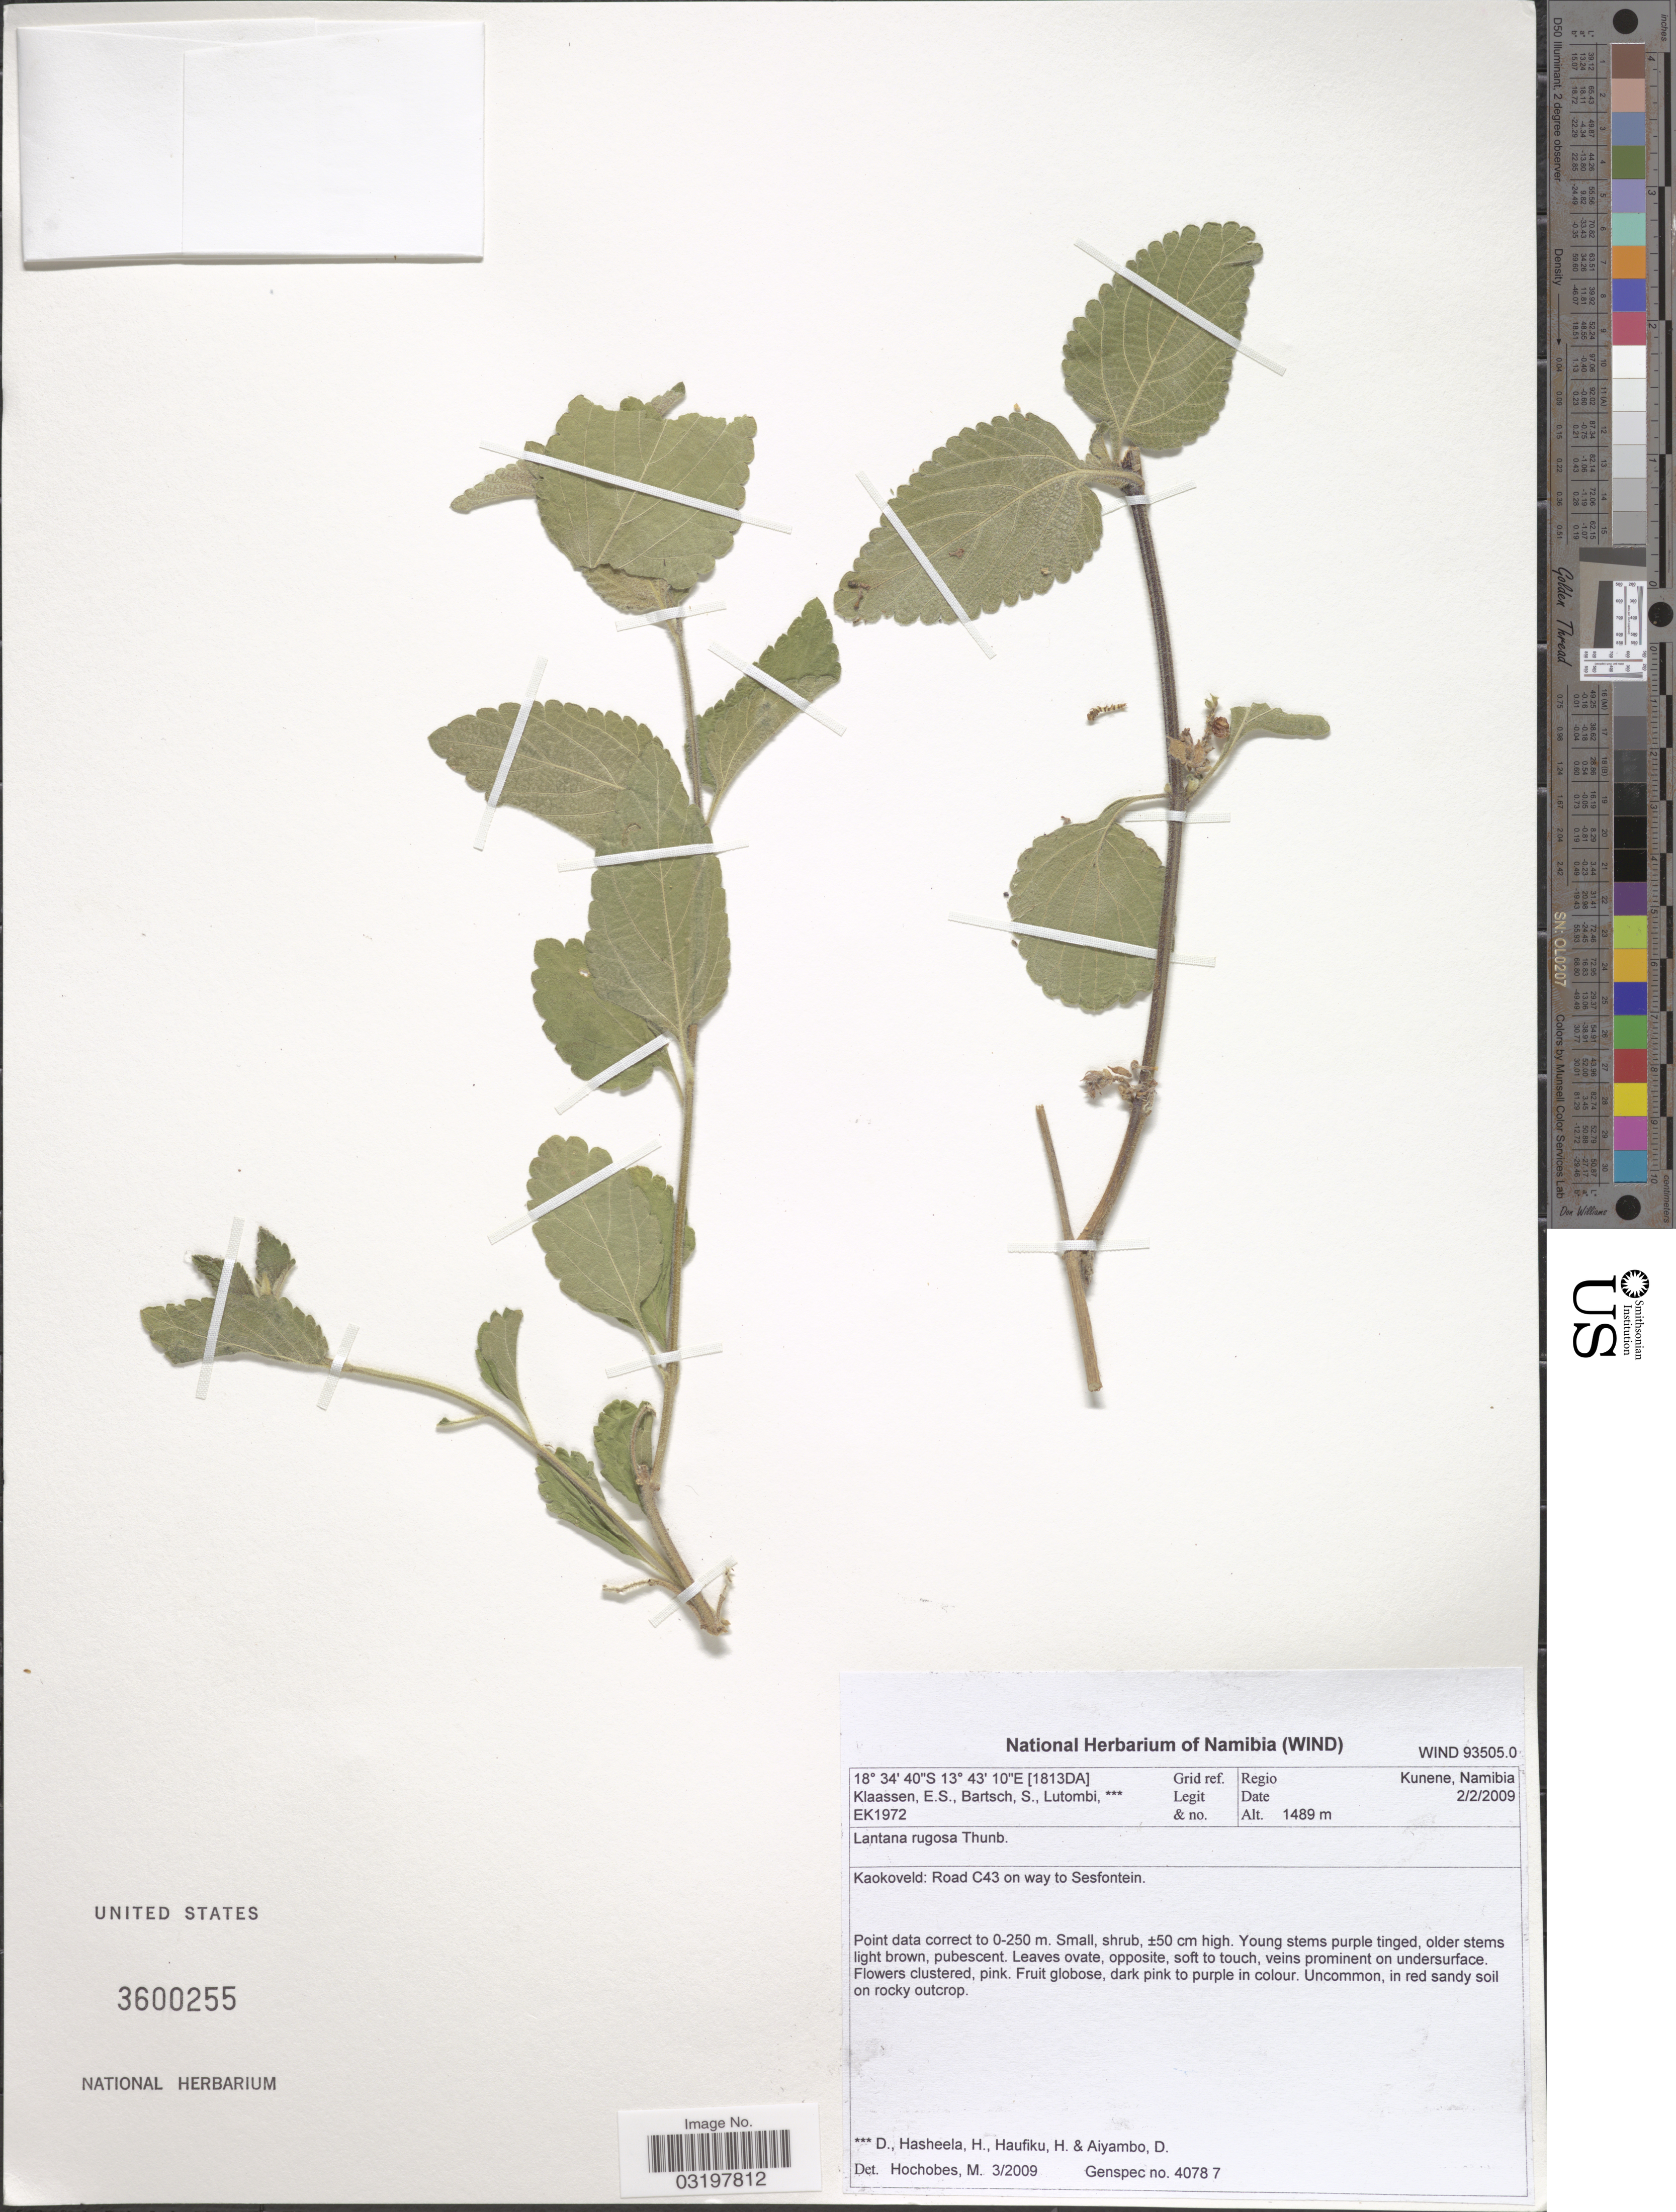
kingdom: Plantae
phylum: Tracheophyta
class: Magnoliopsida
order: Lamiales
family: Verbenaceae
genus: Lantana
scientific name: Lantana rugosa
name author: Thunb.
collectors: E. S. Klaassen, S. Bartsch & Lutombi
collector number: EK1972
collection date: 2009-02-02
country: Namibia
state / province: Kunene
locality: [1813DA] Grid ref., Regio Kunene, Namibia, Kaokoveld: Road C43 on way to Sesfontein.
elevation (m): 1489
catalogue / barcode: US 3600255